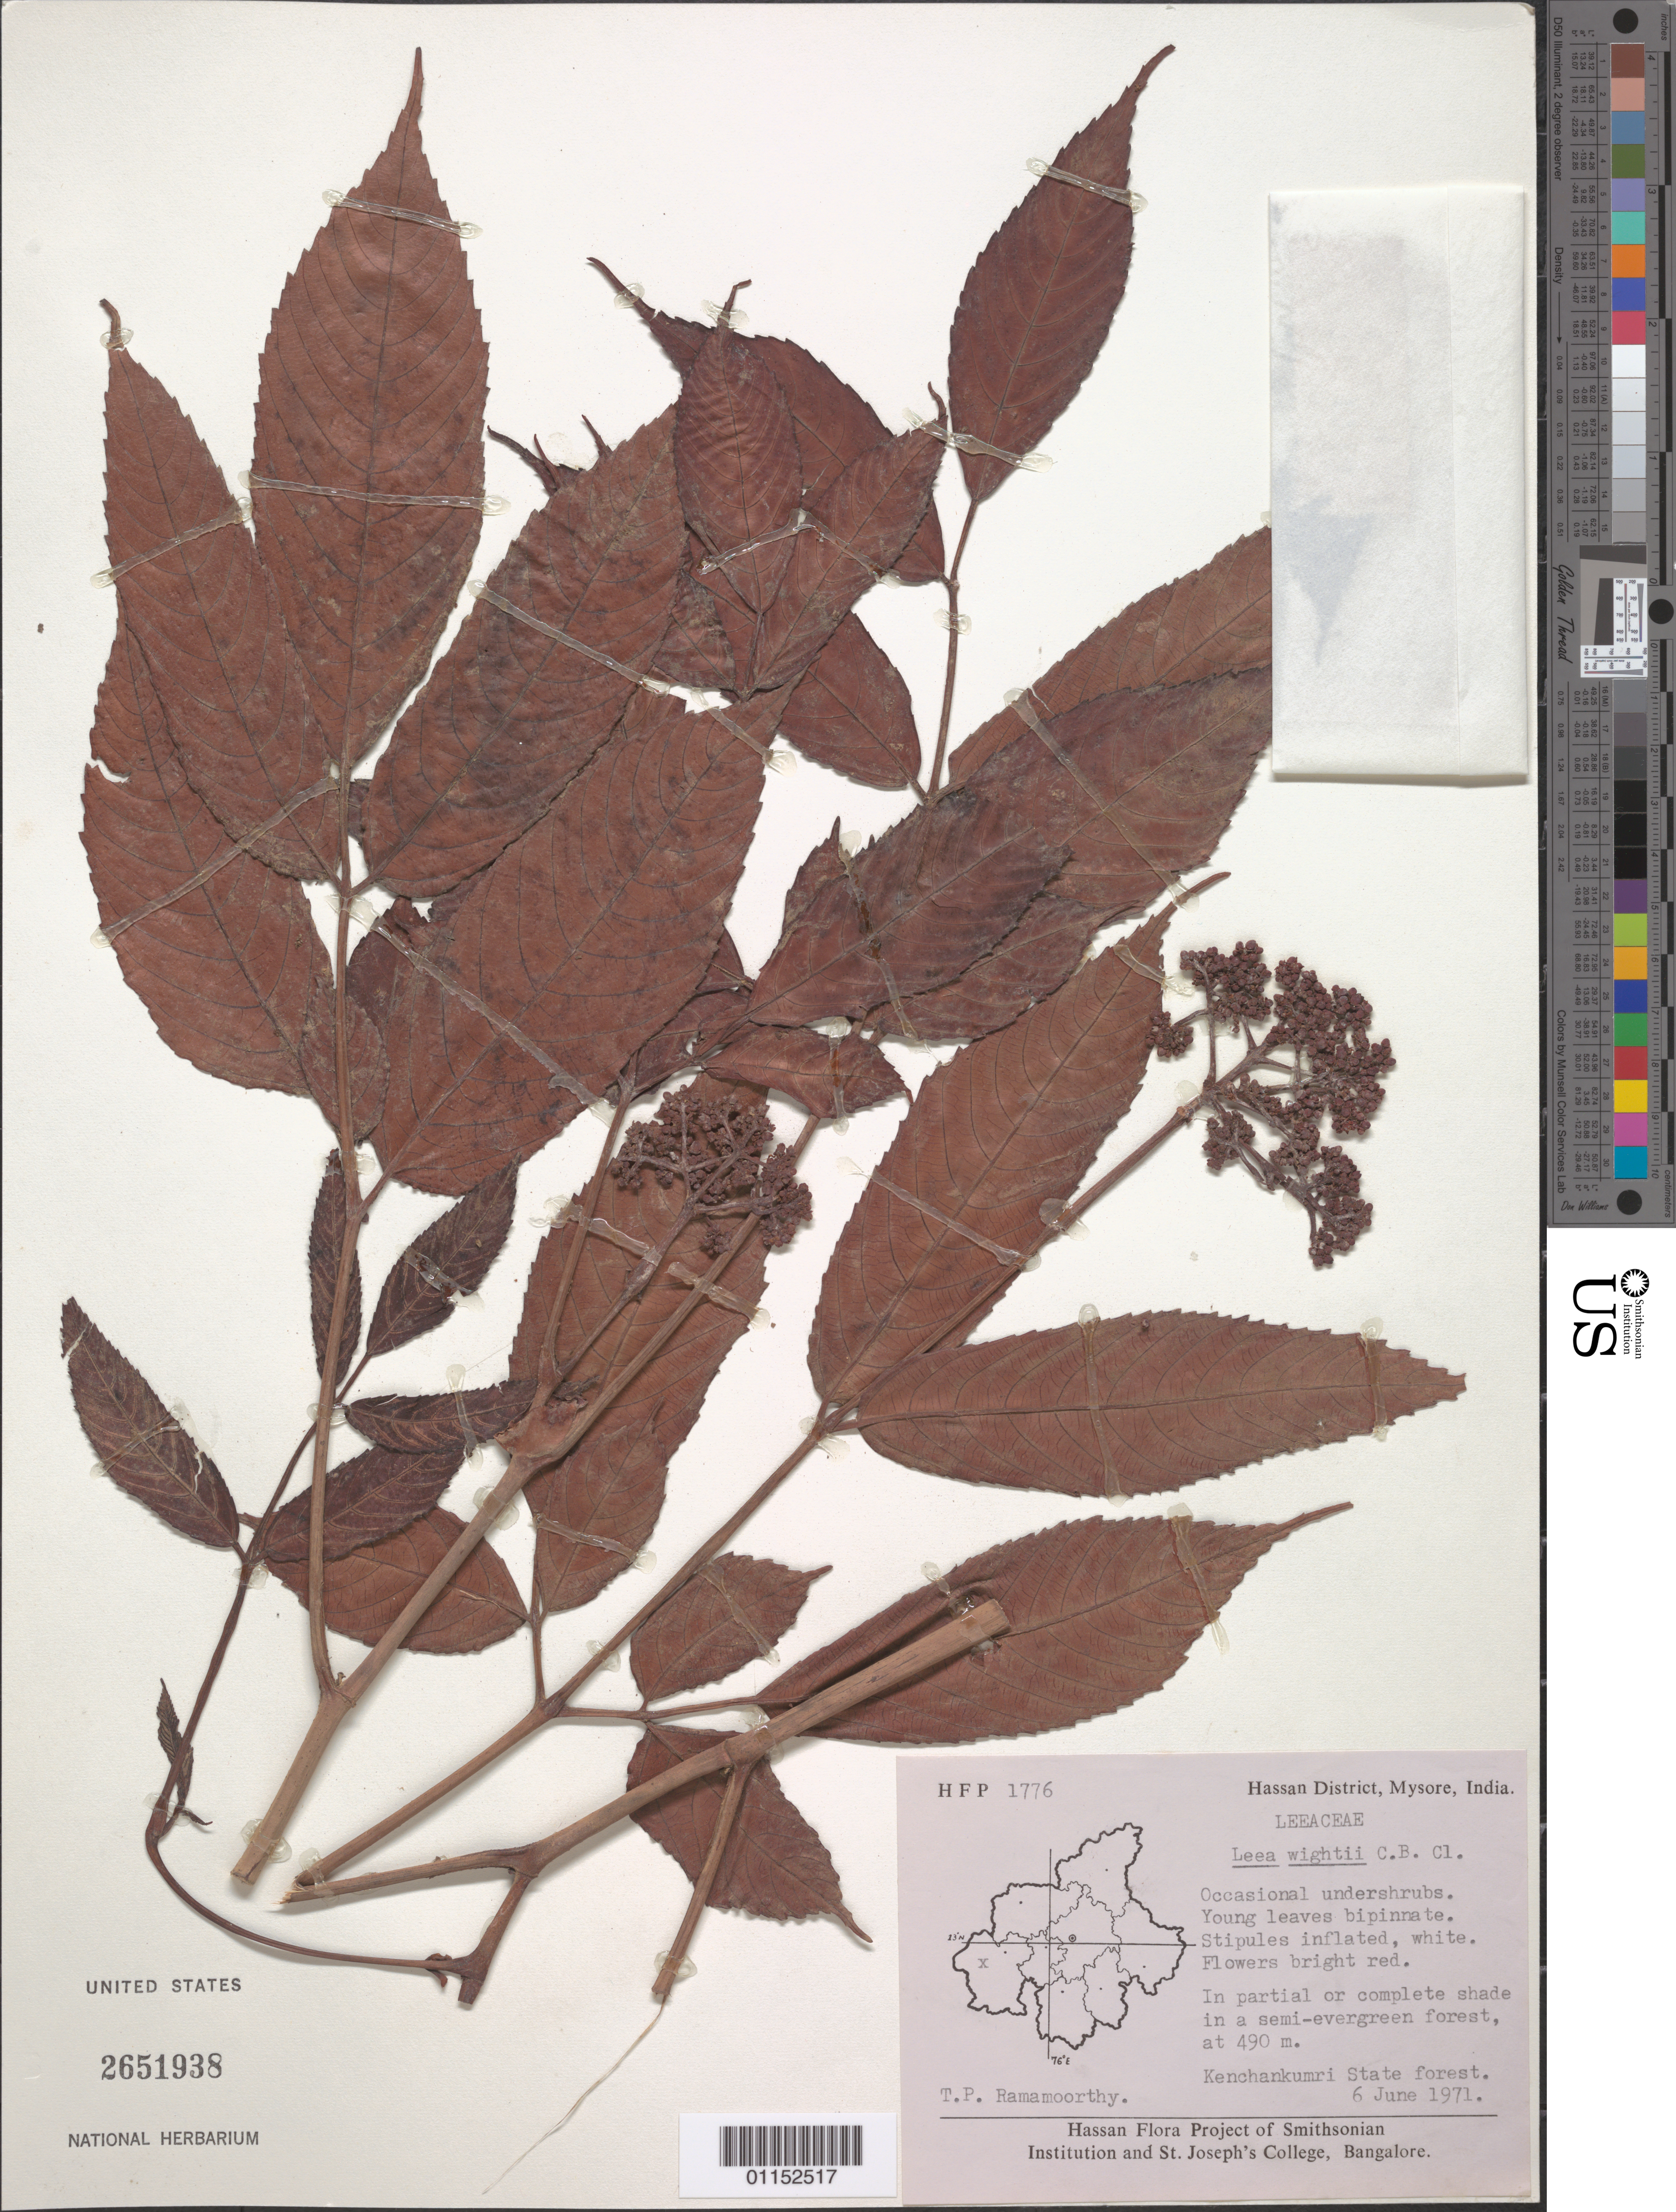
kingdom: Plantae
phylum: Tracheophyta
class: Magnoliopsida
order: Vitales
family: Vitaceae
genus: Leea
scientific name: Leea setuligera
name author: C.B. Clarke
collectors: T. P. Ramamoorthy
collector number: HFP 1776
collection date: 1971-06-06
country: India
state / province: Karnataka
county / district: Mysore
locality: Kenchankumri State forest.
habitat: Occasional undershrubs. In partial or complete shade in semi-evergreen forest.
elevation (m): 490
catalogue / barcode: US 2651938